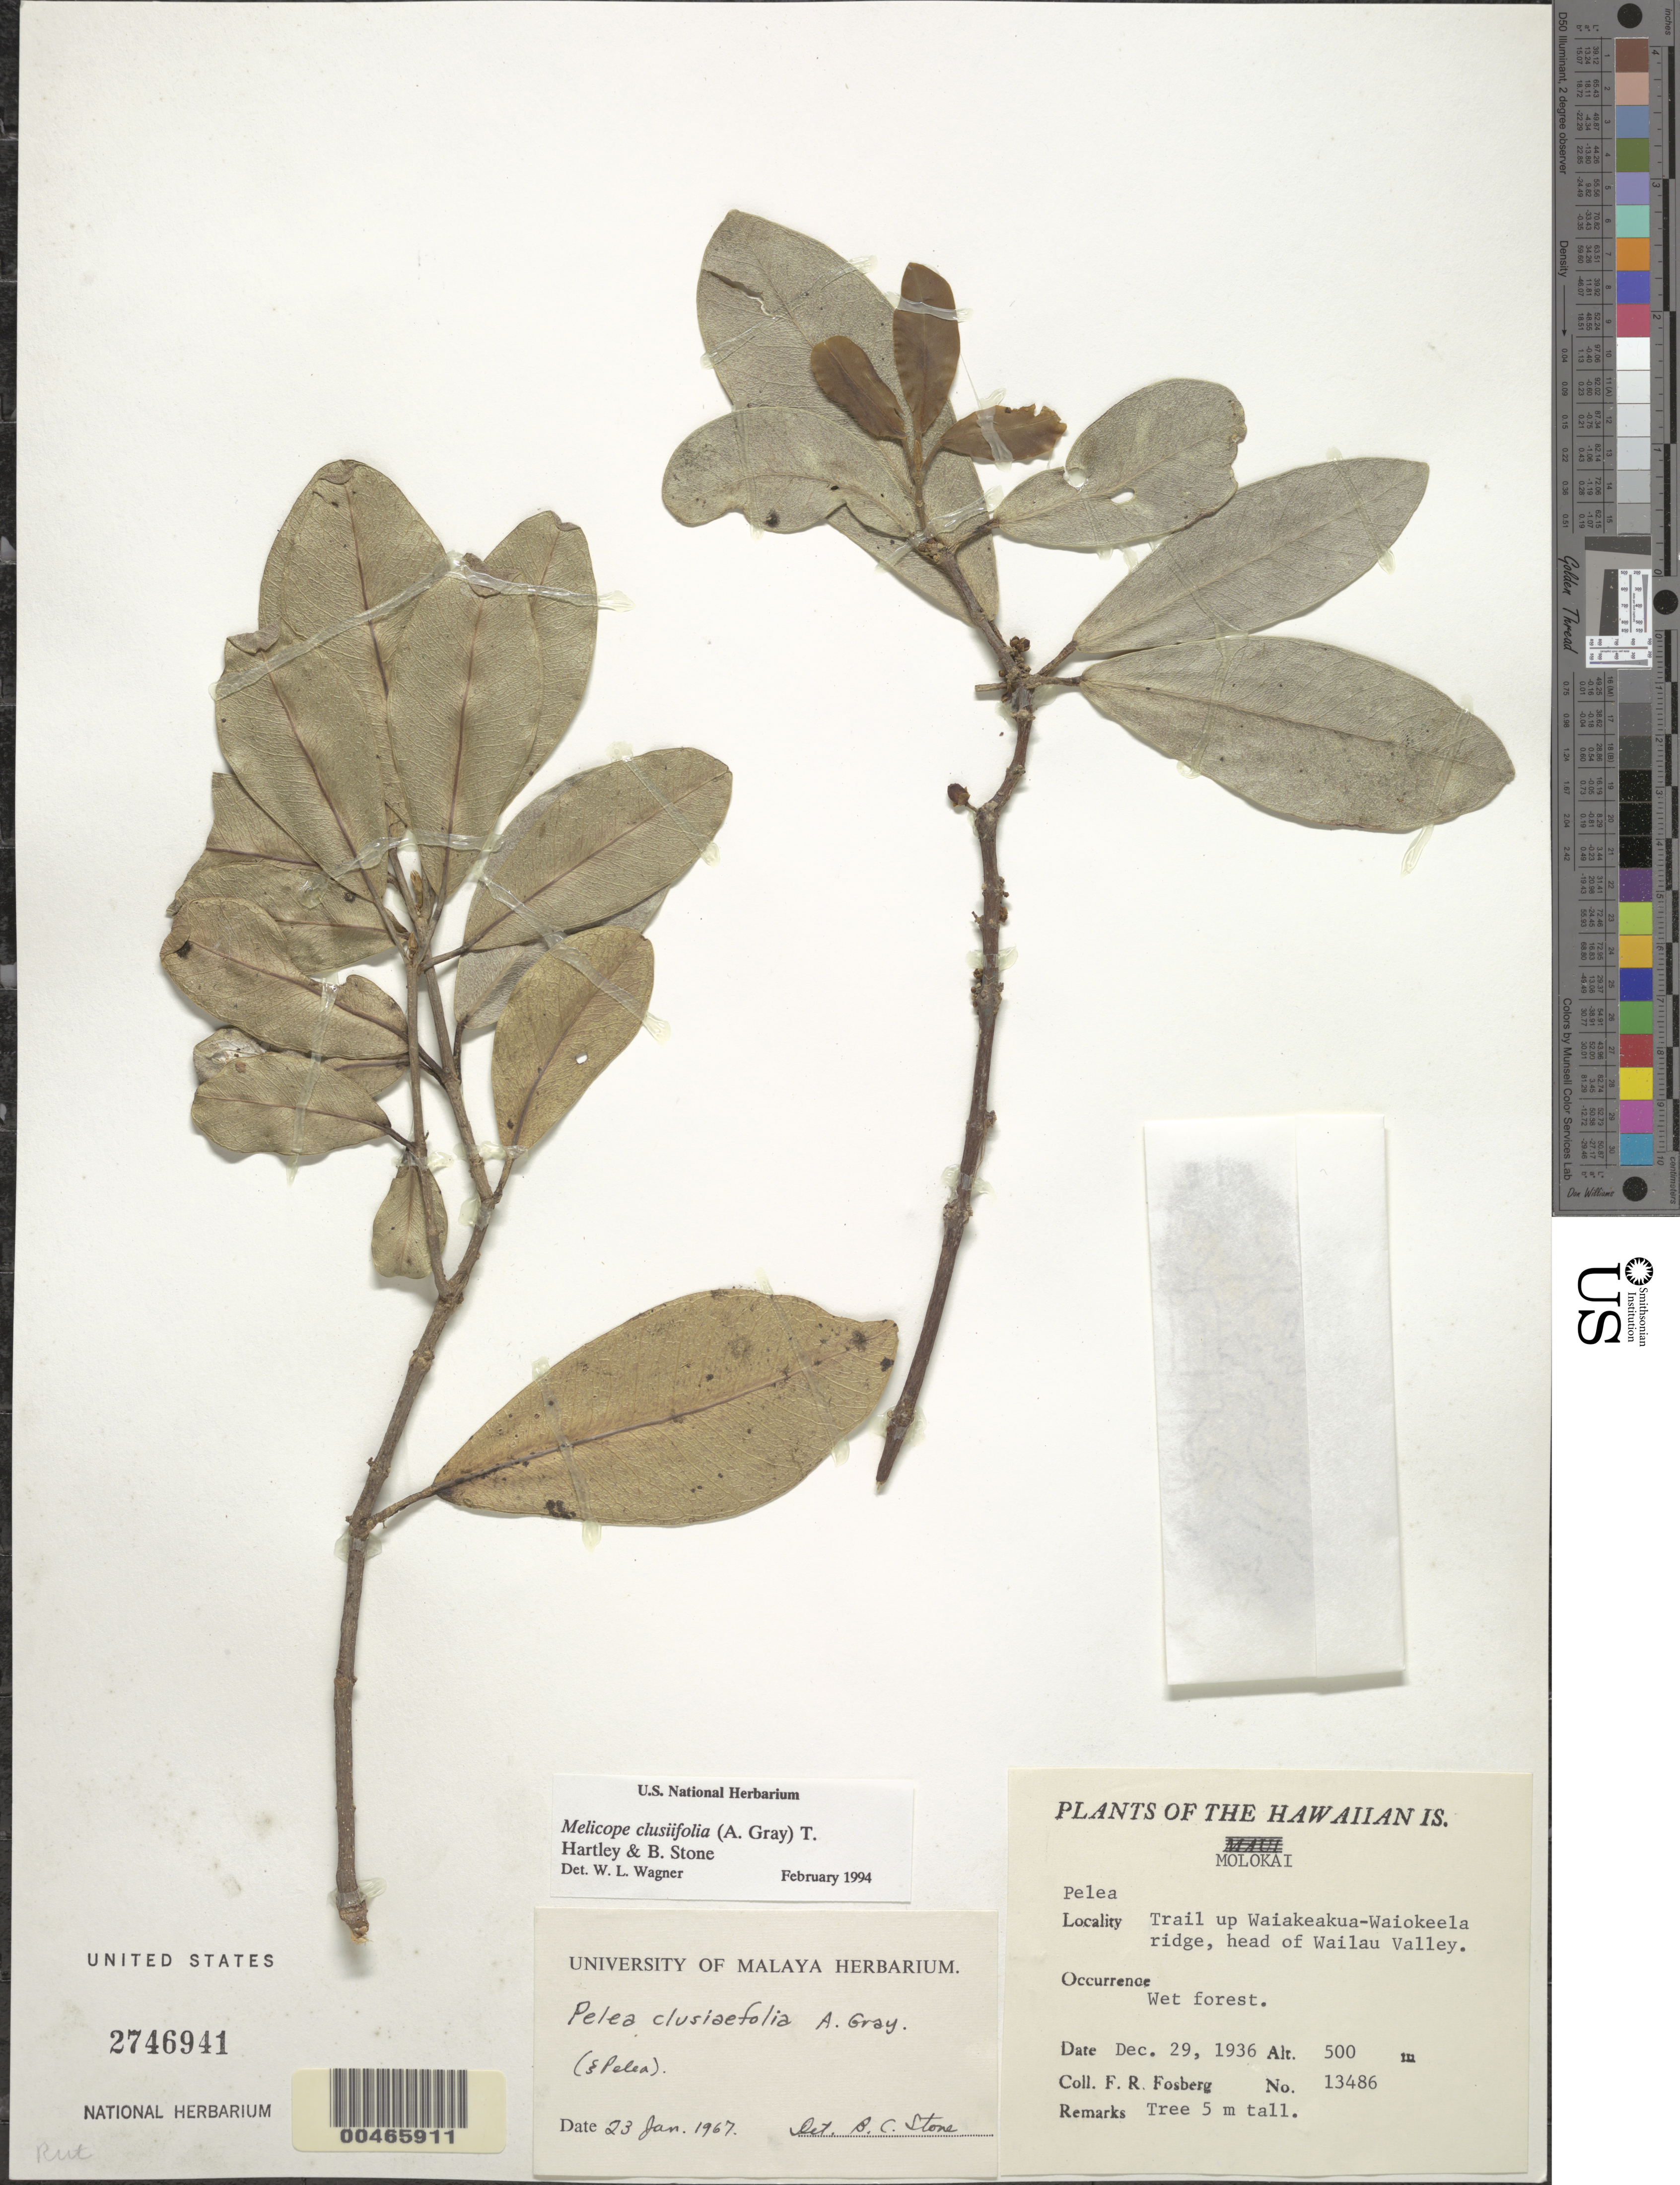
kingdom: Plantae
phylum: Tracheophyta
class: Magnoliopsida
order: Sapindales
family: Rutaceae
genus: Melicope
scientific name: Melicope clusiifolia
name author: (A. Gray) T.G. Hartley & B.C. Stone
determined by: Wagner, W. L., (BOT), Smithsonian Institution - National Museum of Natural History (UNITED STATES)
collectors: F. R. Fosberg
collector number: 13486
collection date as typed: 29 Dec 1936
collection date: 1936-12-29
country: United States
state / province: Hawaii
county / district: Maui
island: Moloka'i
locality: Trail up Waiakeakua-Waiokeela ridge, head of Wailau Valley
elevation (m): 500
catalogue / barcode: US 2746941